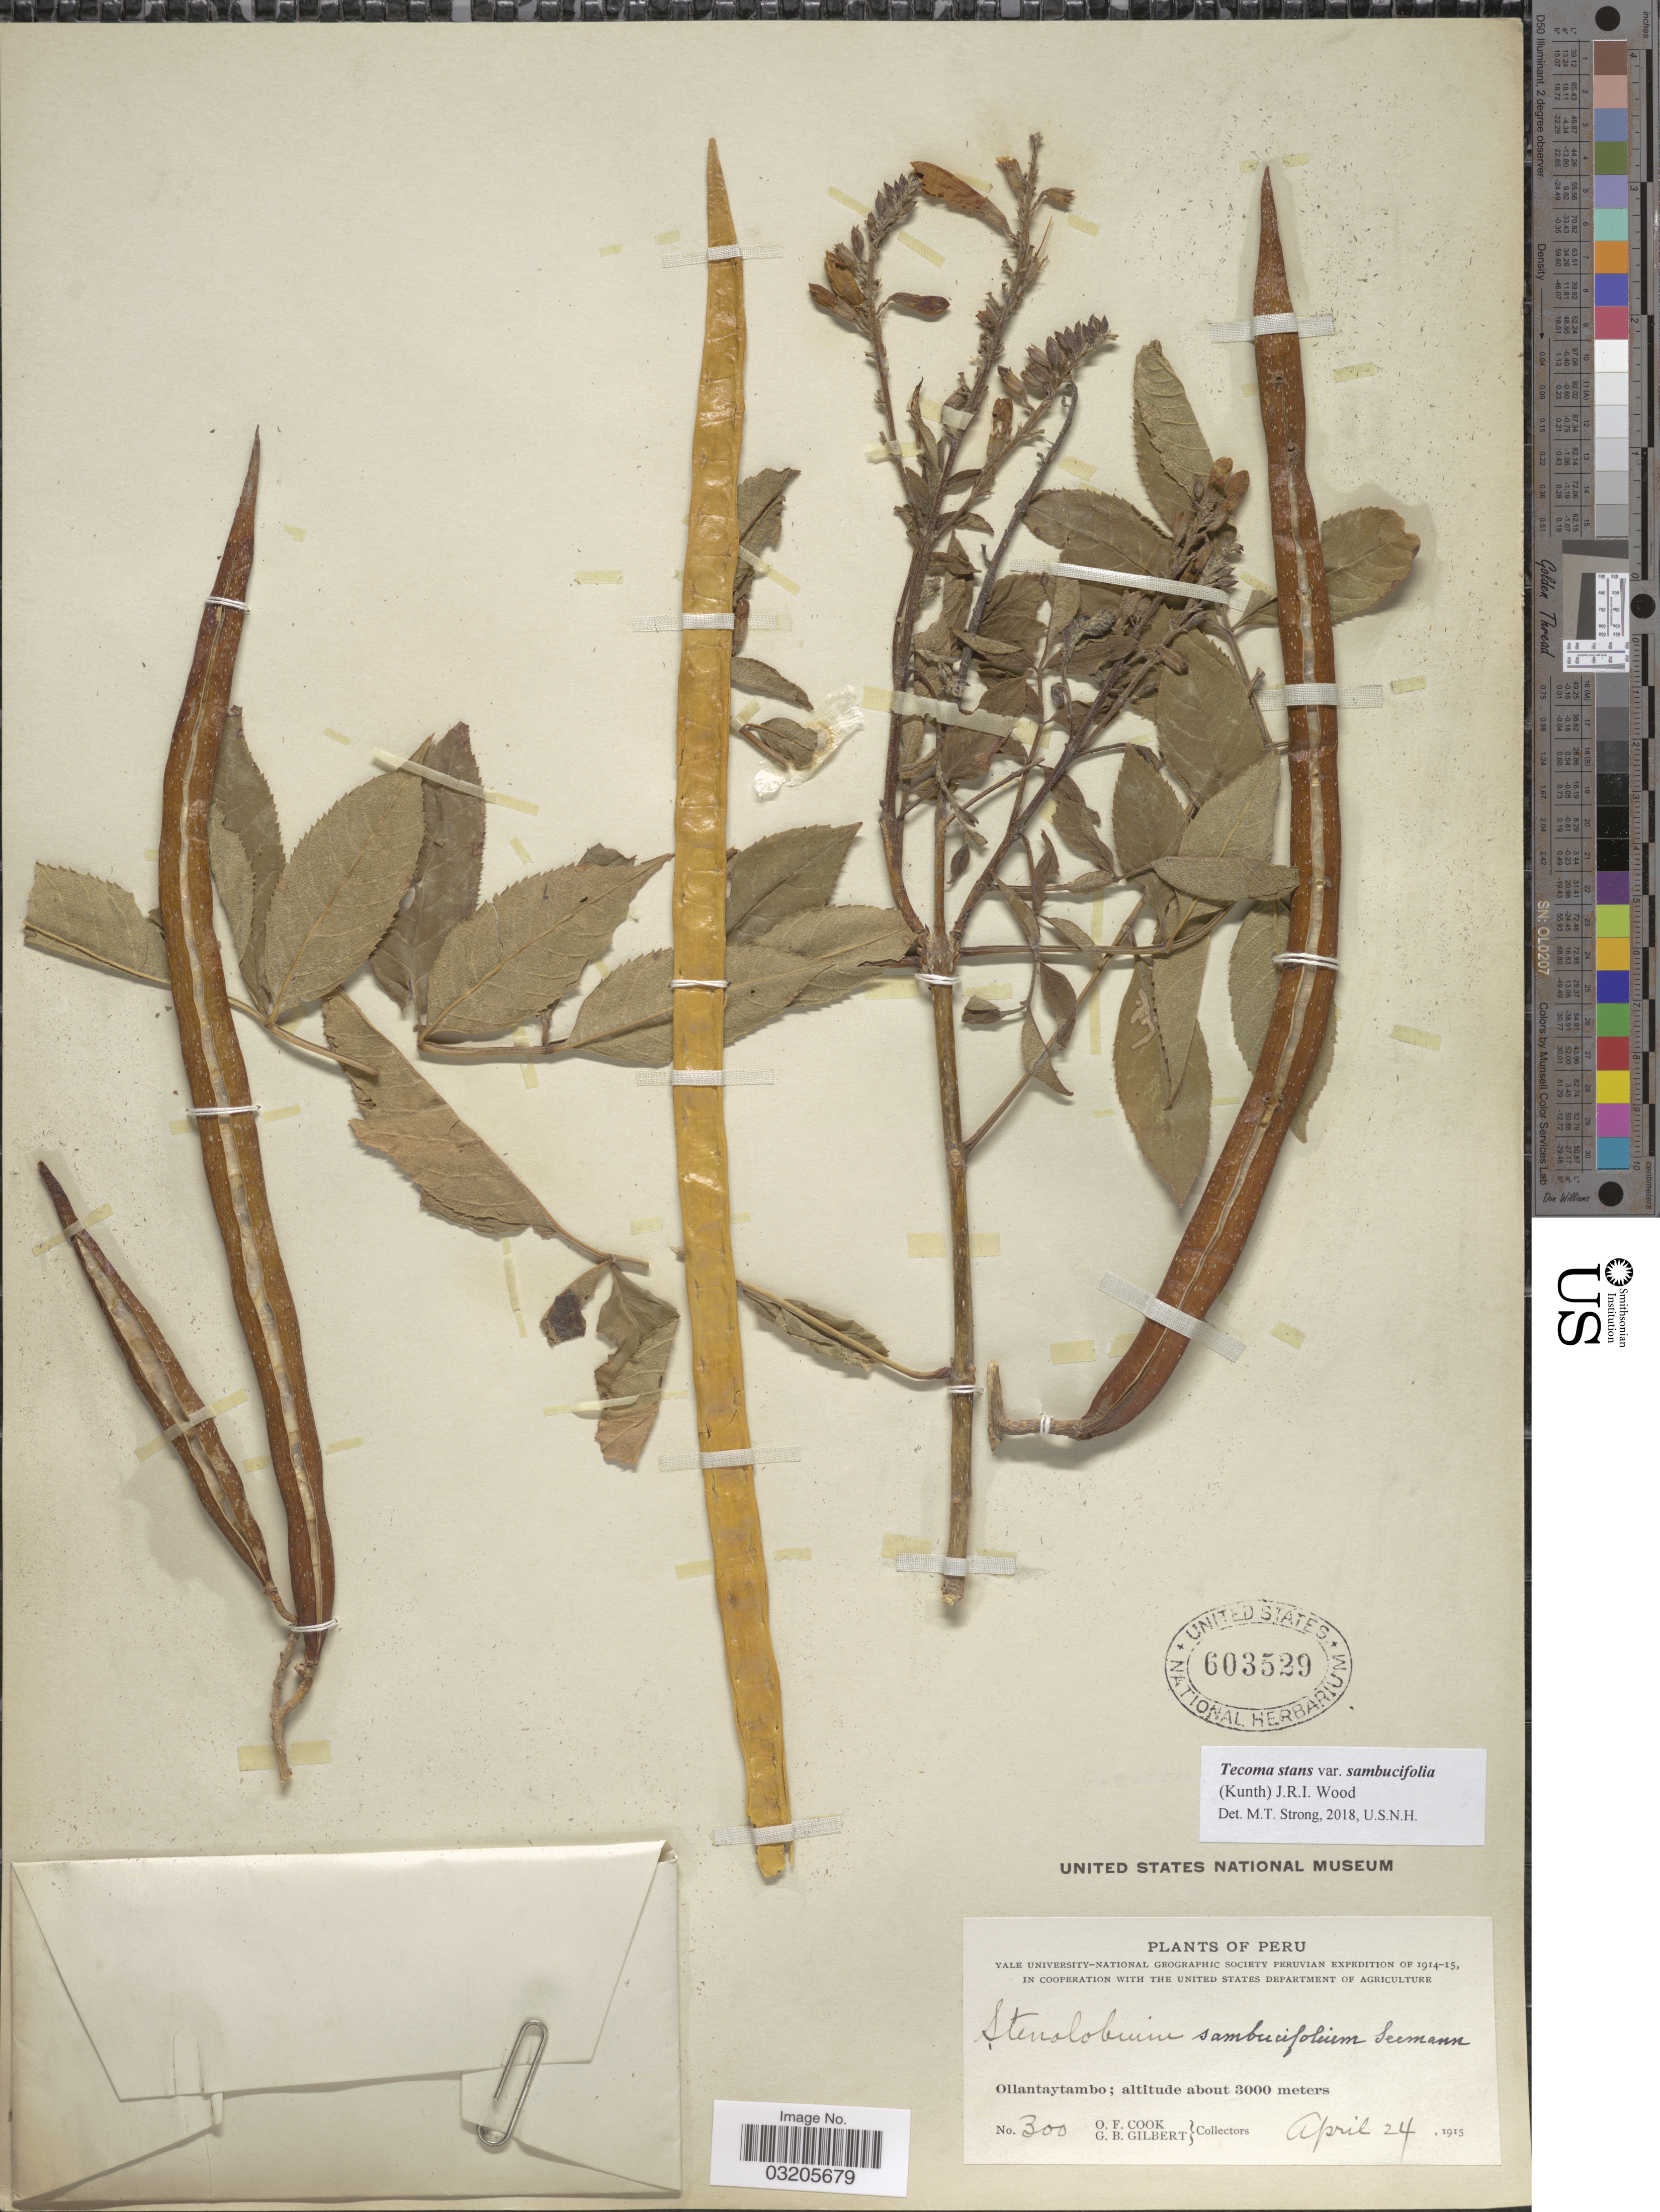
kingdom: Plantae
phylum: Tracheophyta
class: Magnoliopsida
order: Lamiales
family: Bignoniaceae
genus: Tecoma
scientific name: Tecoma stans var. sambucifolia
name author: (Kunth) J.R.I. Wood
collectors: O. F. Cook & G. B. Gilbert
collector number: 300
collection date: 1915-04-24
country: Venezuela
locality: Ollantaytambo.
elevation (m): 3000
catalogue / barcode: US 603529